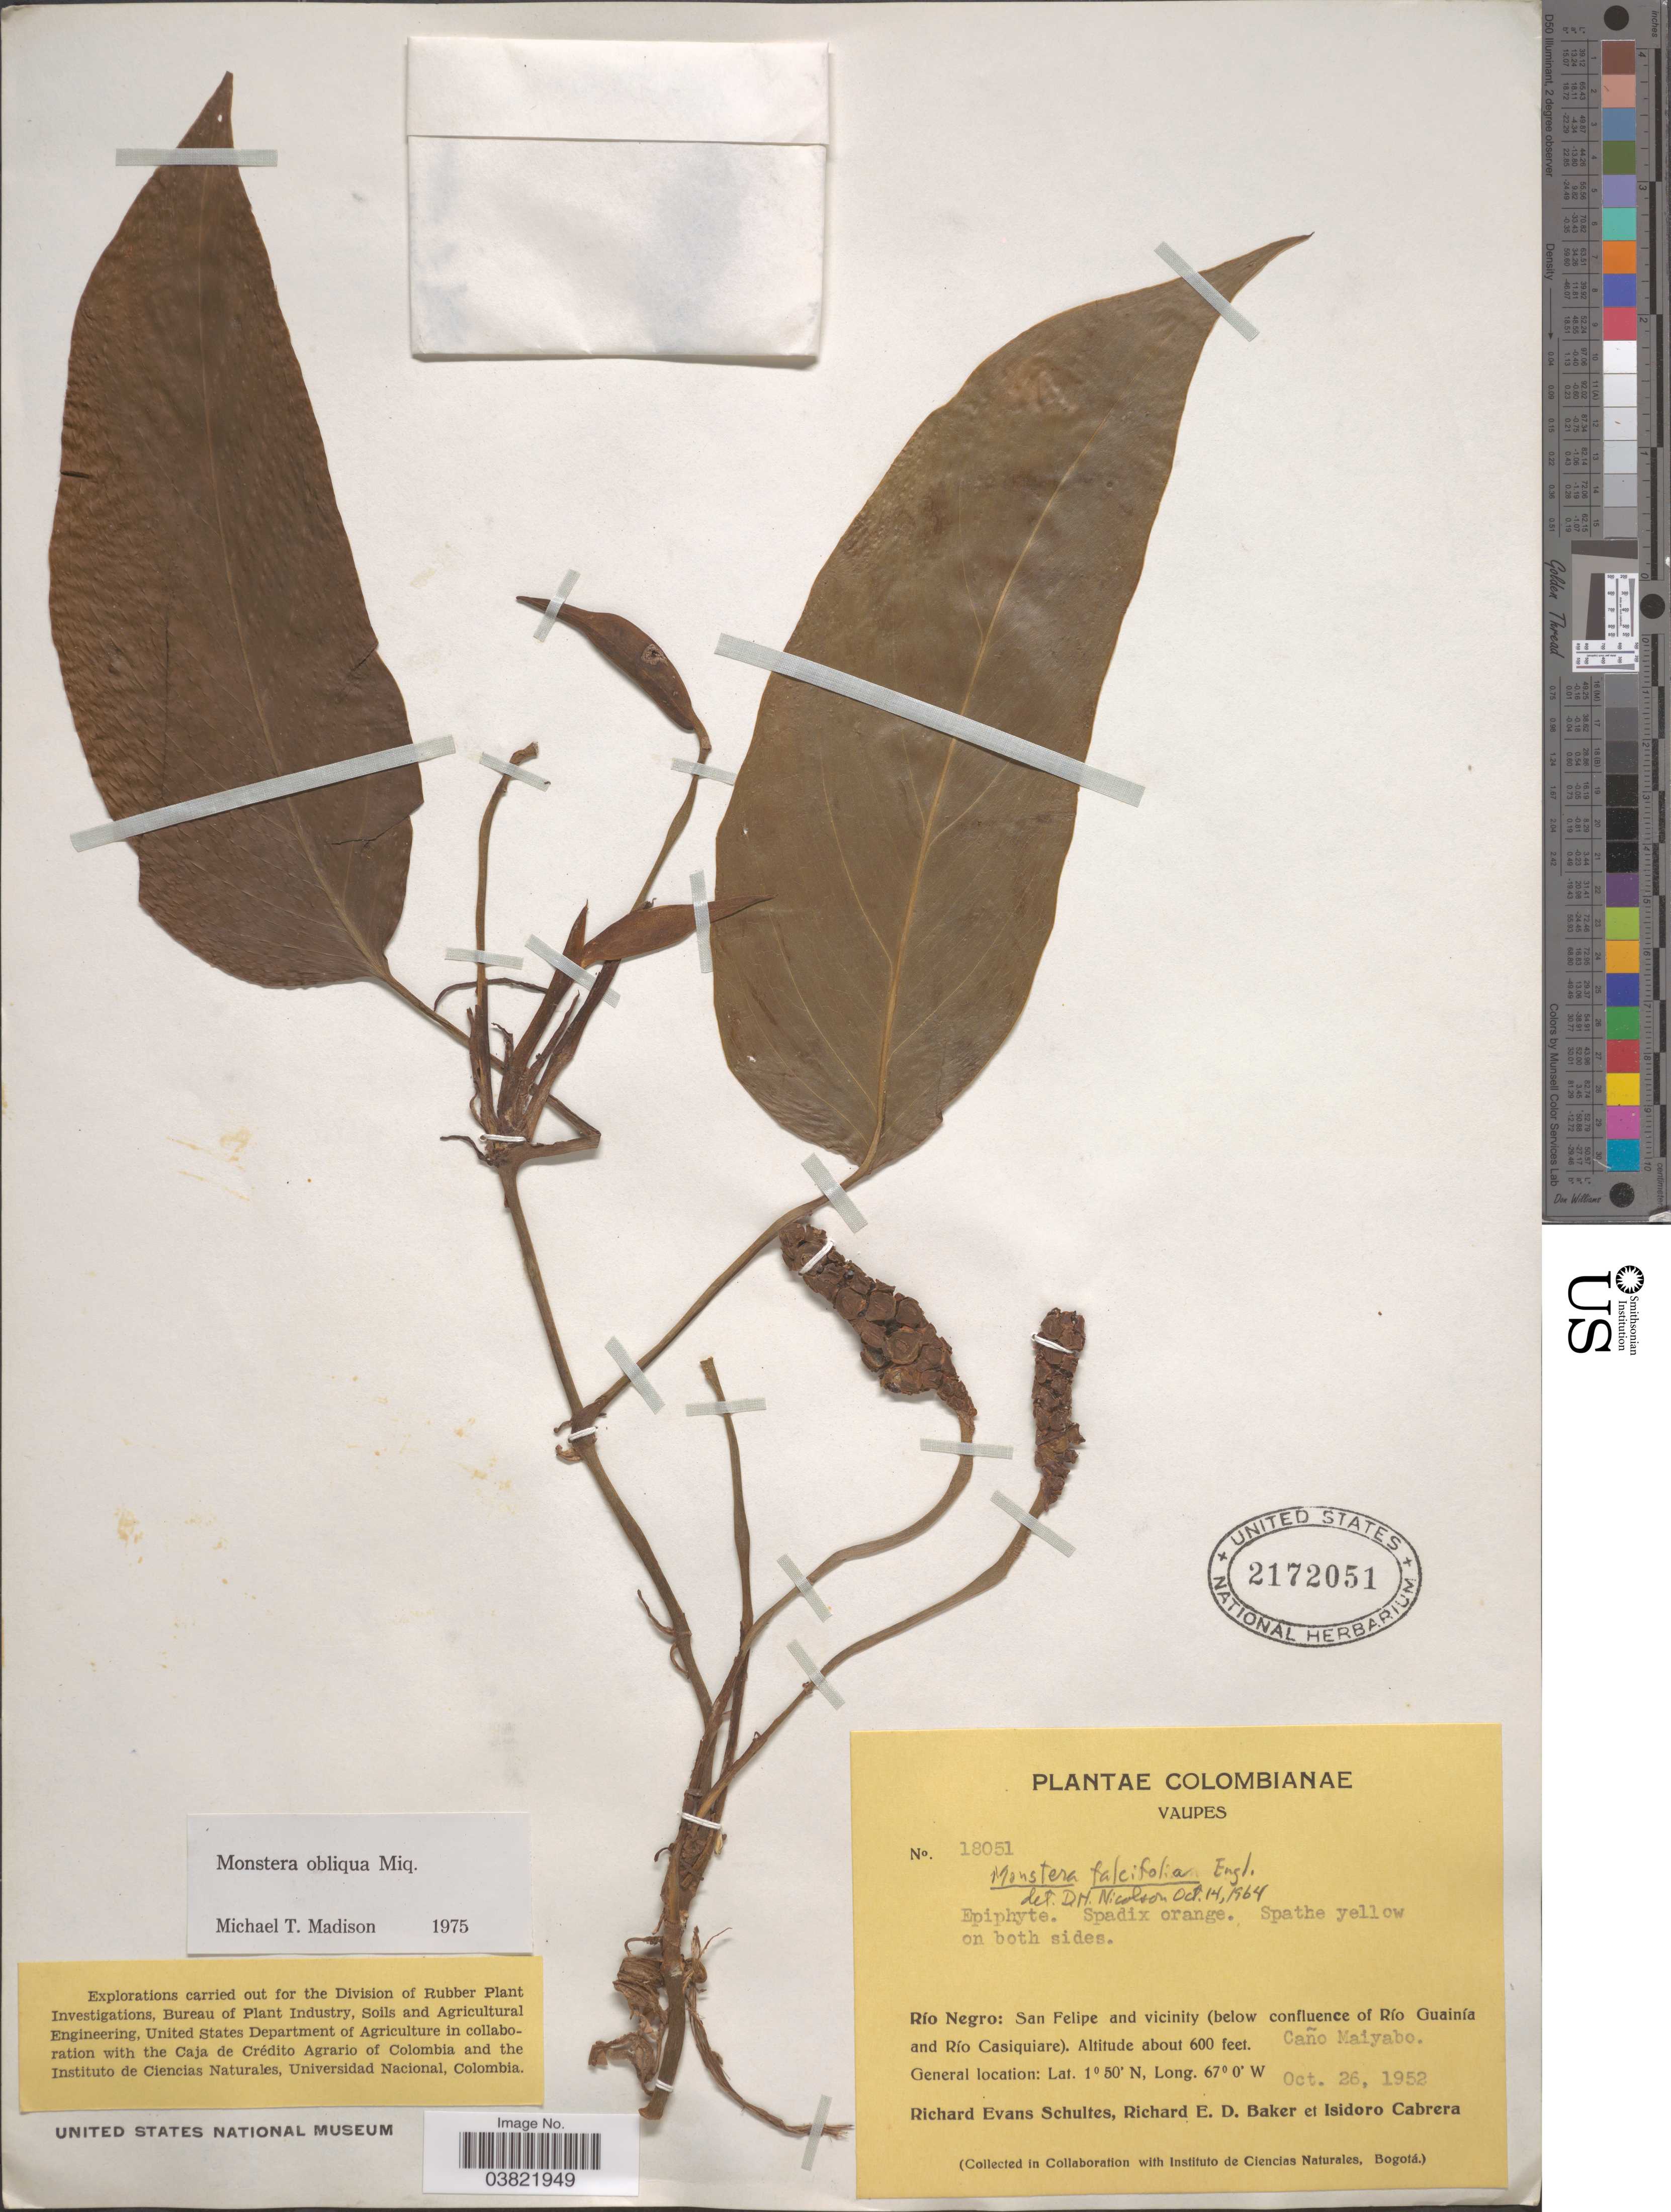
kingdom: Plantae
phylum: Tracheophyta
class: Liliopsida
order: Alismatales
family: Araceae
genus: Monstera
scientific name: Monstera obliqua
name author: Miq.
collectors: R. E. Schultes, R. E. D. Baker & I. Cabrera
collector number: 18051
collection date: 1952-10-26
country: Colombia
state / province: Vaupés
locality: Río Negro: San Felipe and vicinity (below confluence of Río Guainía and Río Casiquiare). Caño Maiyabo.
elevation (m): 183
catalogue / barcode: US 2172051